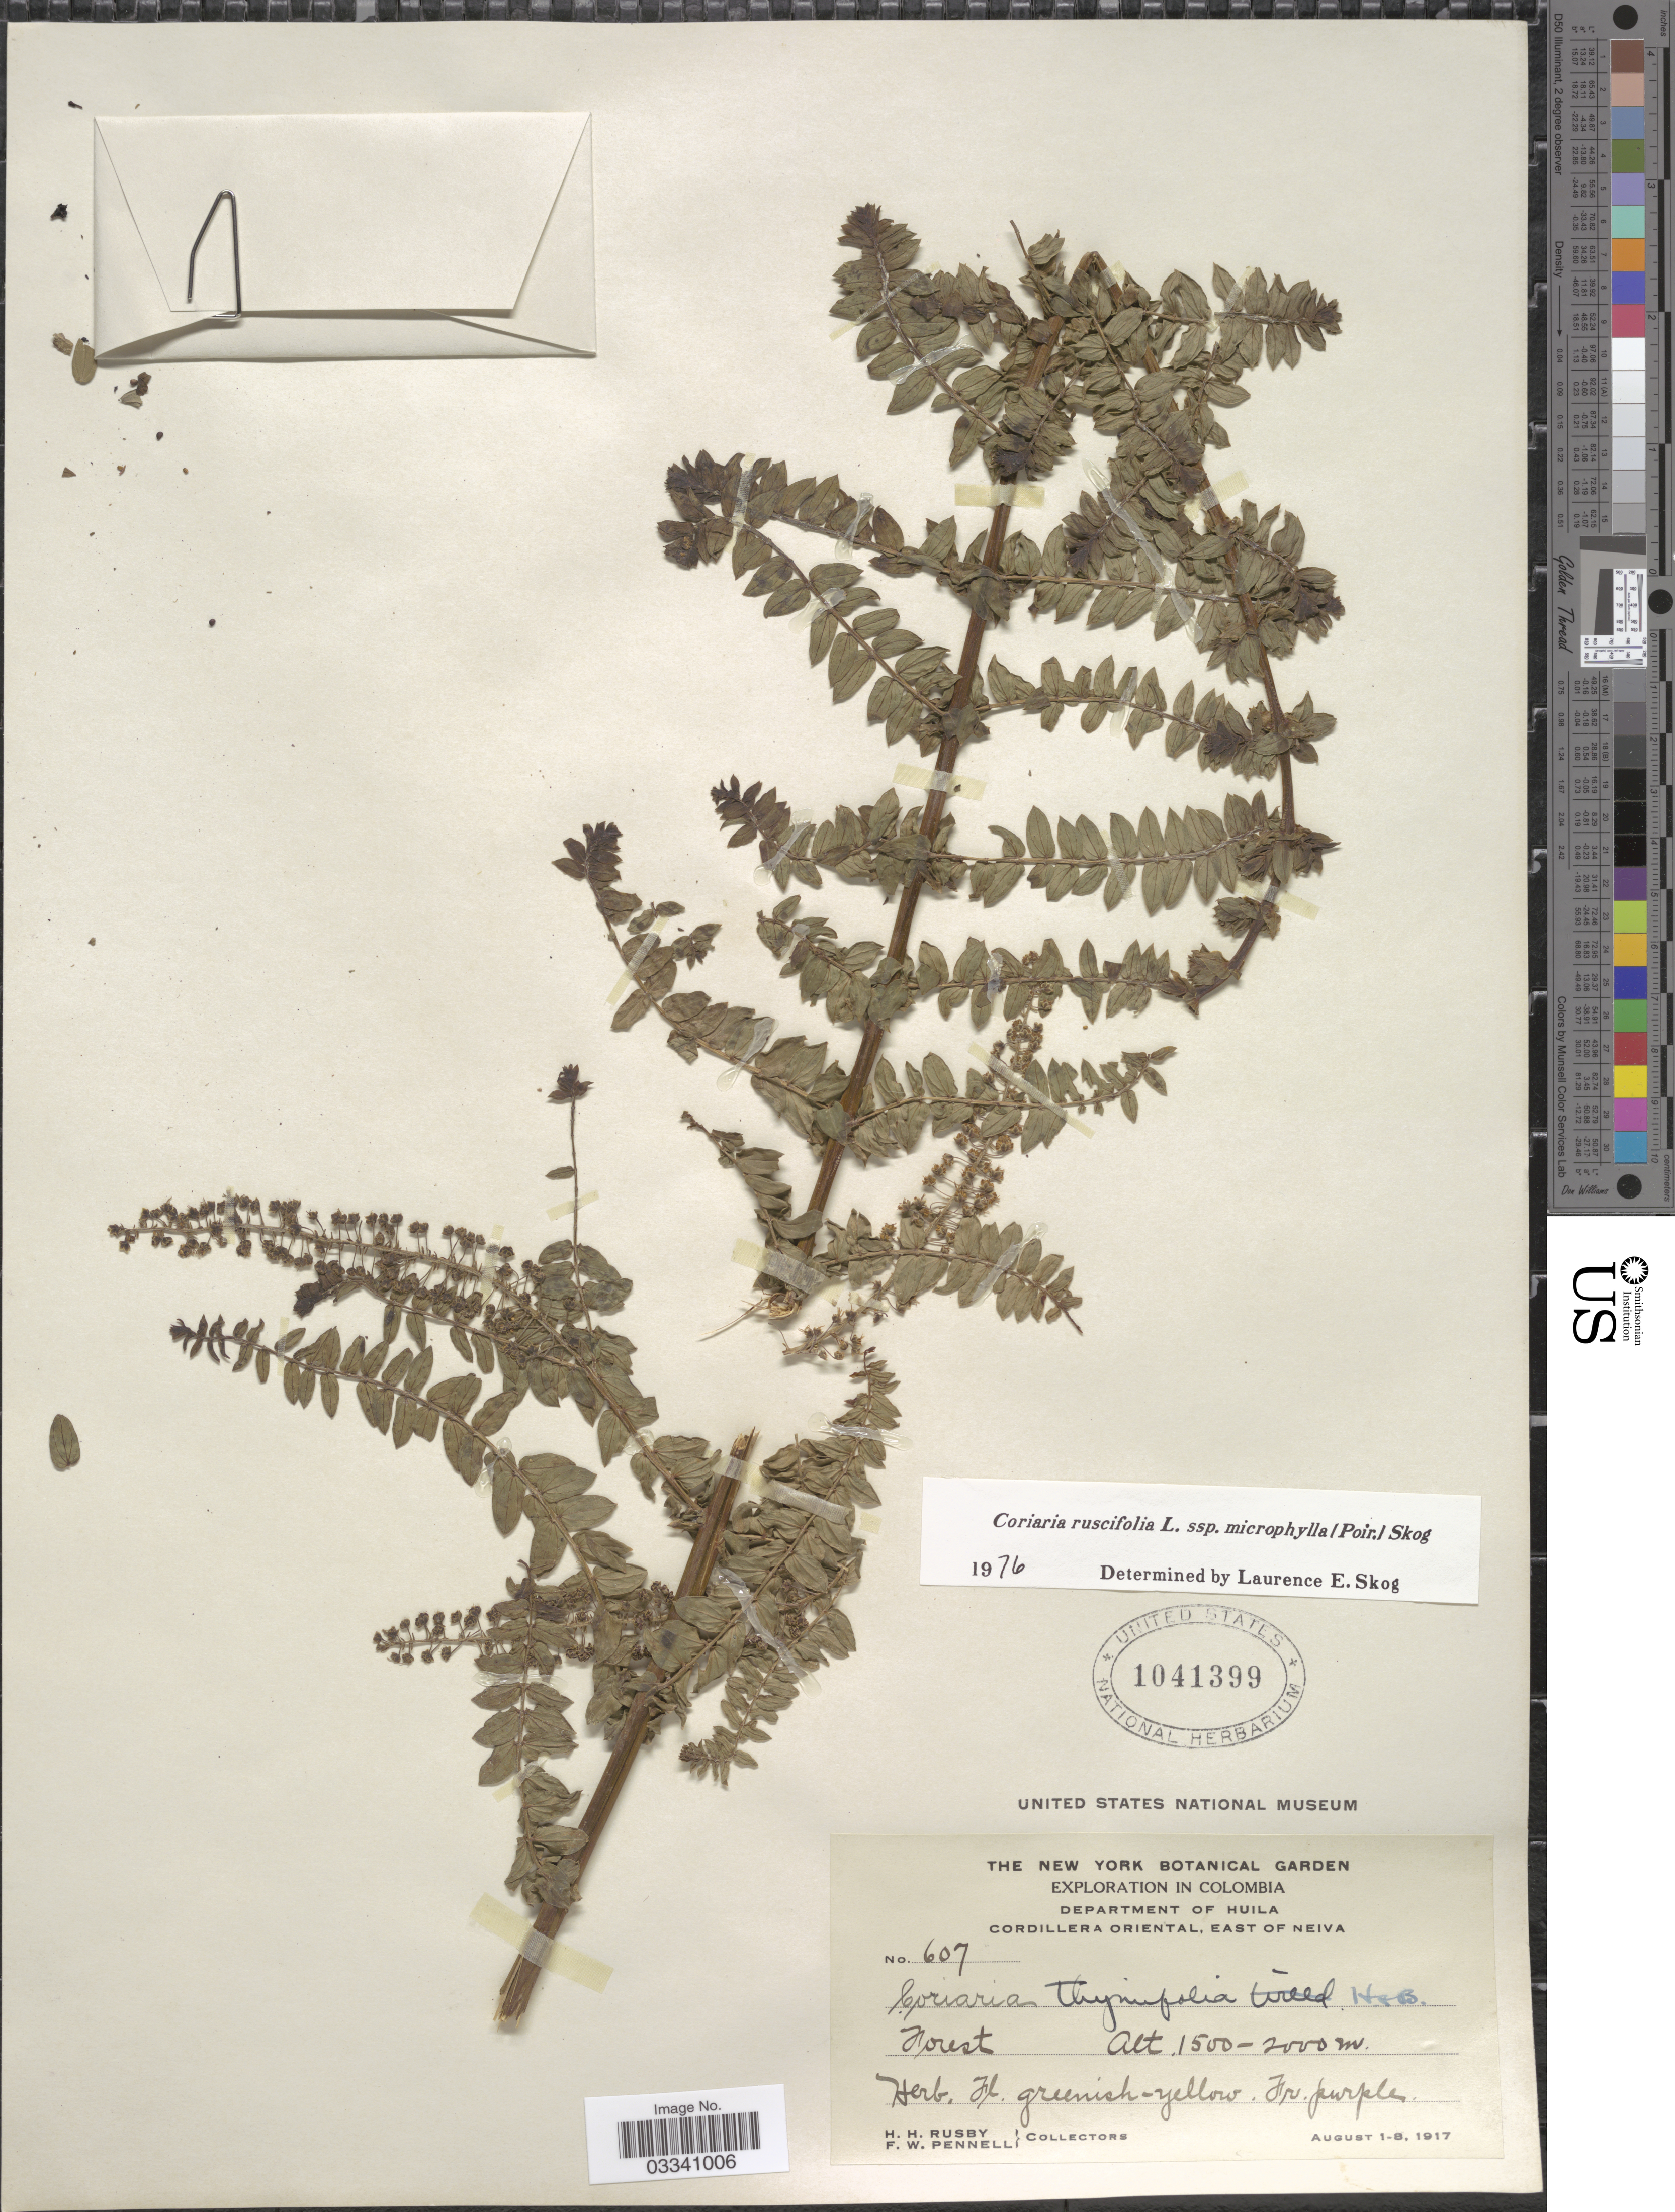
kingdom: Plantae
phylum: Tracheophyta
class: Magnoliopsida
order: Cucurbitales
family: Coriariaceae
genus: Coriaria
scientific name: Coriaria ruscifolia subsp. microphylla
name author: (Poir.) L.E. Skog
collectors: H. H. Rusby & F. W. Pennell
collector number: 607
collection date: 1917-08-01/1917-08-08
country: Colombia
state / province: Huila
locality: Department of Huila, Cordillera Oriental, East of Neiva.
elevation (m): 1500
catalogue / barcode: US 1041399